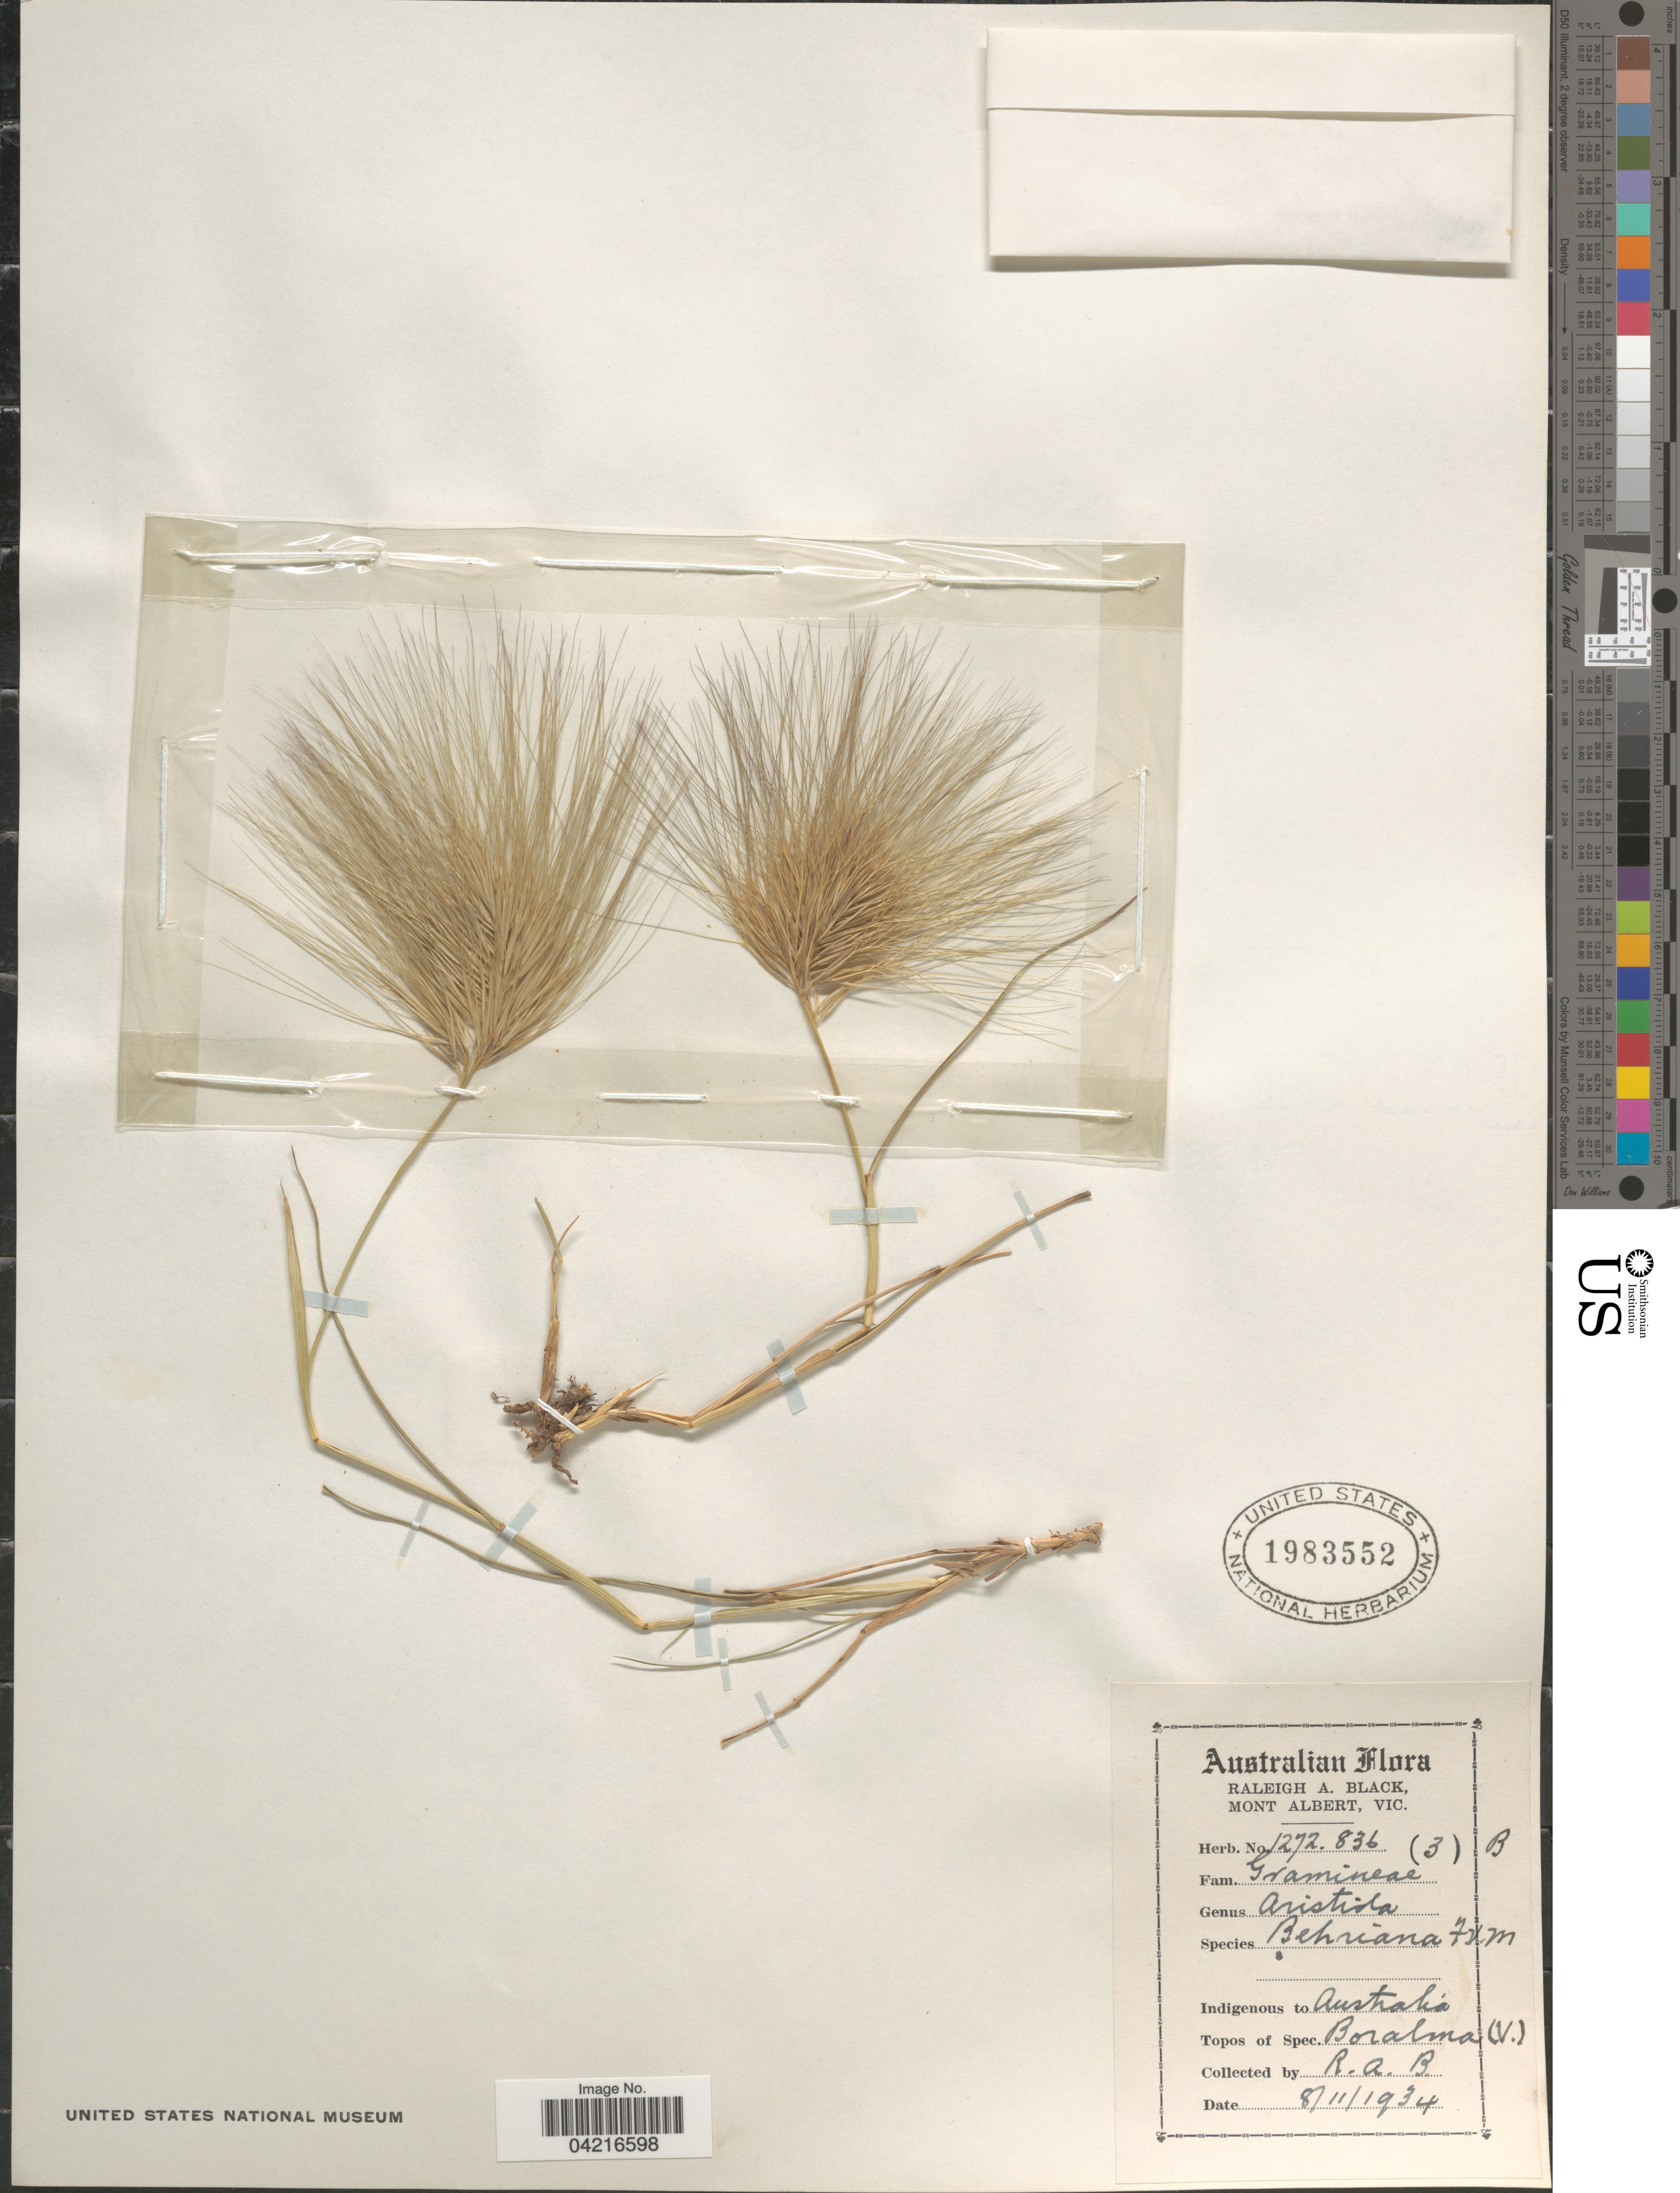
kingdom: Plantae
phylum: Tracheophyta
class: Liliopsida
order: Poales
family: Poaceae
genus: Aristida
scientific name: Aristida behriana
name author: F. Muell.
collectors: R. A. Black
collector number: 1272836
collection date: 1934-11-08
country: Australia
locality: Boralma (V.) [unsure placement]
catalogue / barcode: US 1983552